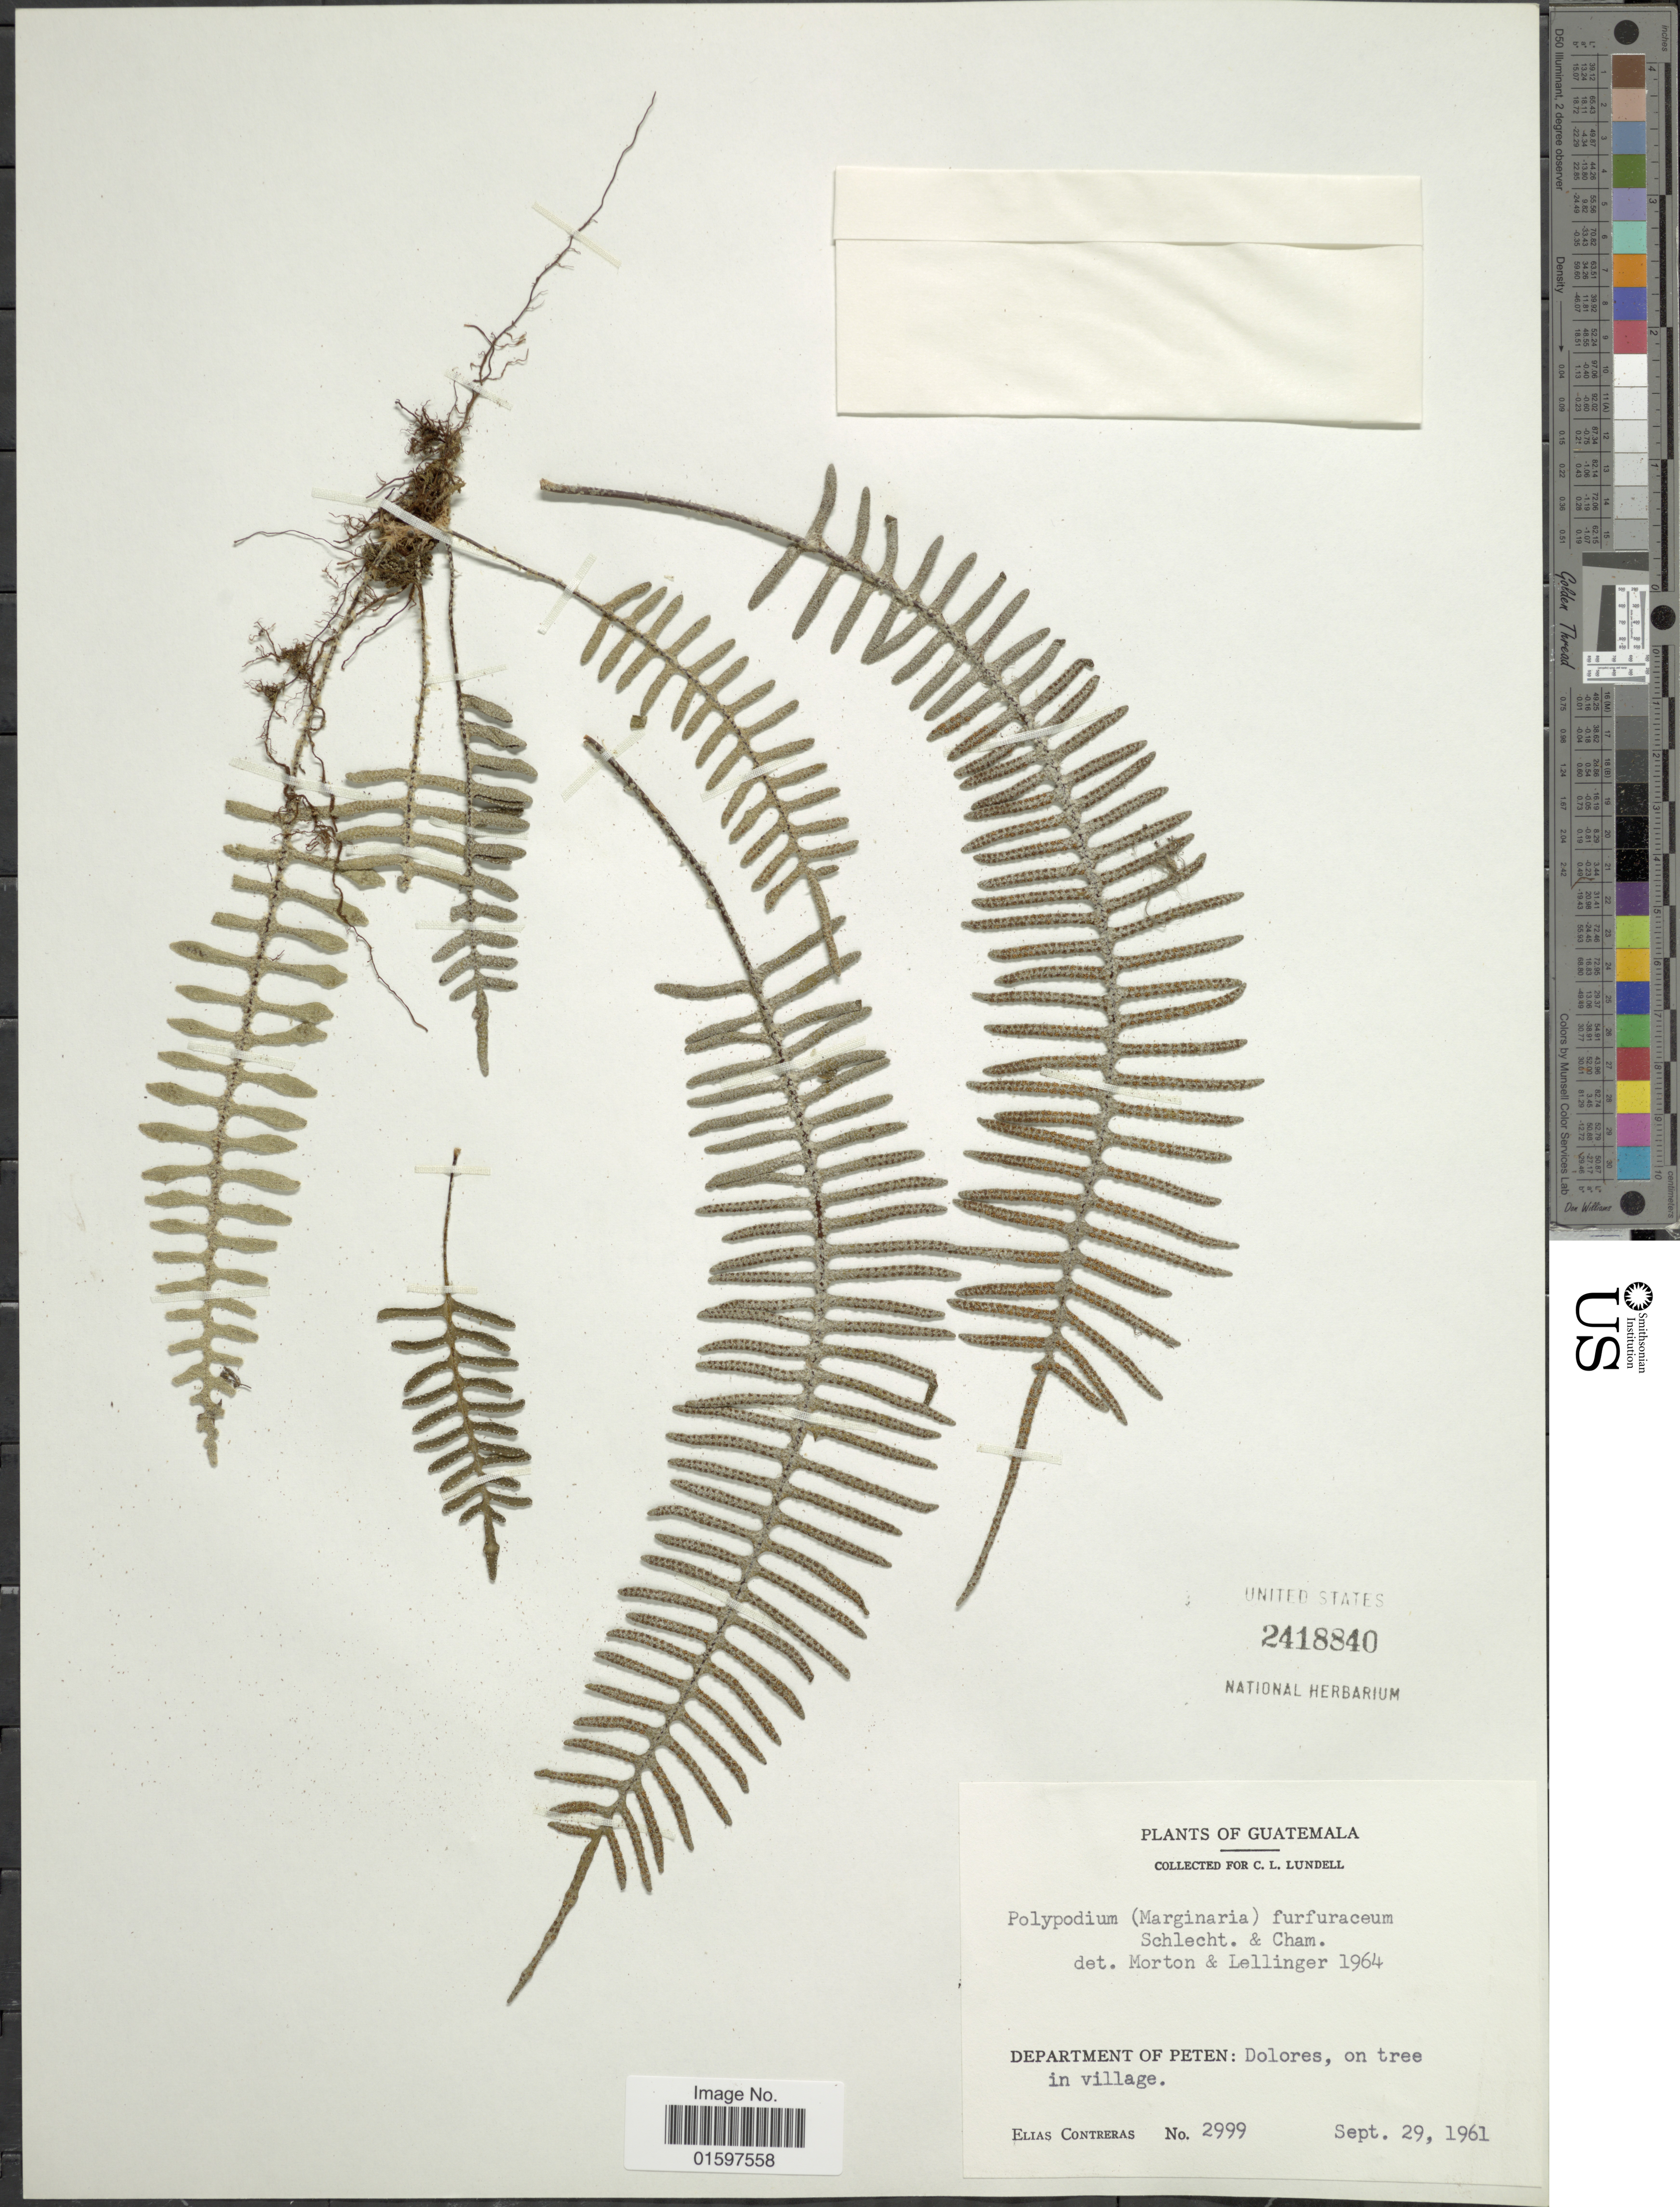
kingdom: Plantae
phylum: Tracheophyta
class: Polypodiopsida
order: Polypodiales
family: Polypodiaceae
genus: Pleopeltis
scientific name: Pleopeltis furfuracea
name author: (Schltdl. & Cham.) A.R. Sm. & Tejero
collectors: E. Contreras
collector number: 2999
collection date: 1961-09-29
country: Guatemala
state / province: El Petén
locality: Department of Peten: Dolores, on tree in village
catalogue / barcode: US 2418840